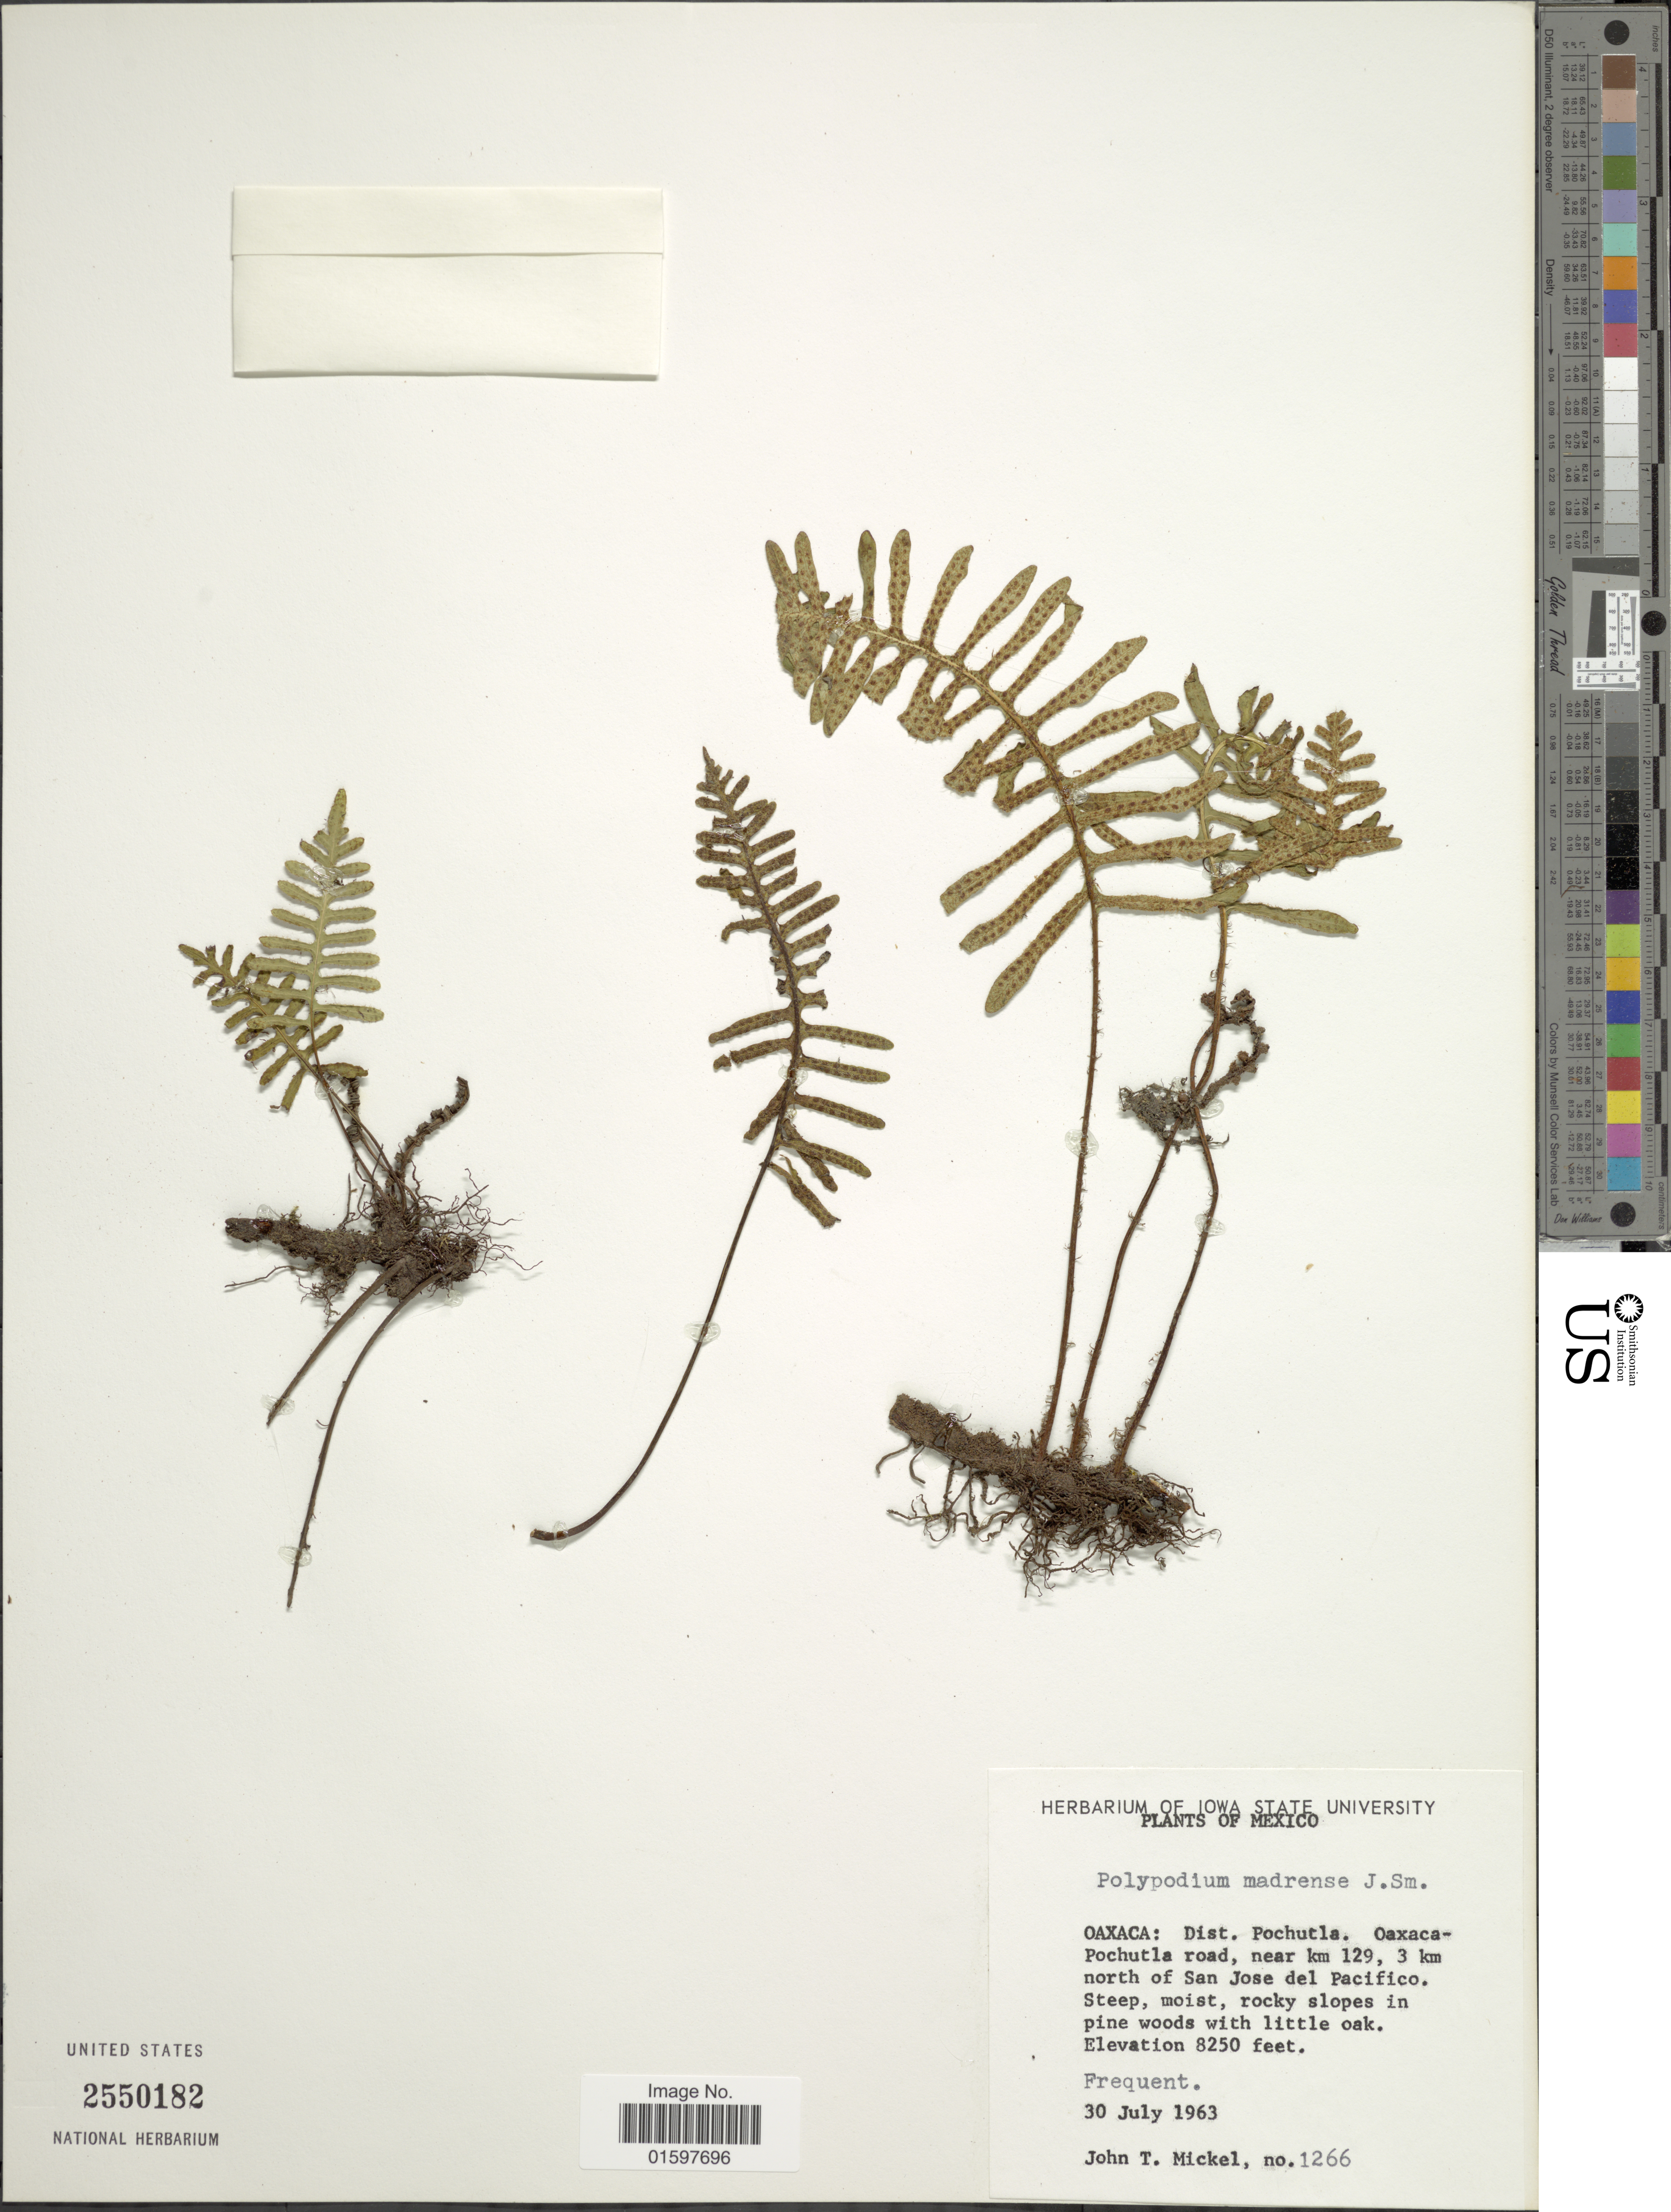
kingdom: Plantae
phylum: Tracheophyta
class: Polypodiopsida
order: Polypodiales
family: Polypodiaceae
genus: Pleopeltis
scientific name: Pleopeltis madrense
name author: (J. Sm.) A.R. Sm. & Tejero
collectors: J. T. Mickel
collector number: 1266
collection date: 1963-07-30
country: Mexico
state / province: Oaxaca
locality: Dist. Pochutla, Oaxaca-Pochutla road, near km 129, 3 km north of San Jose del Pacifico.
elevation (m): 2515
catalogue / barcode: US 2550182